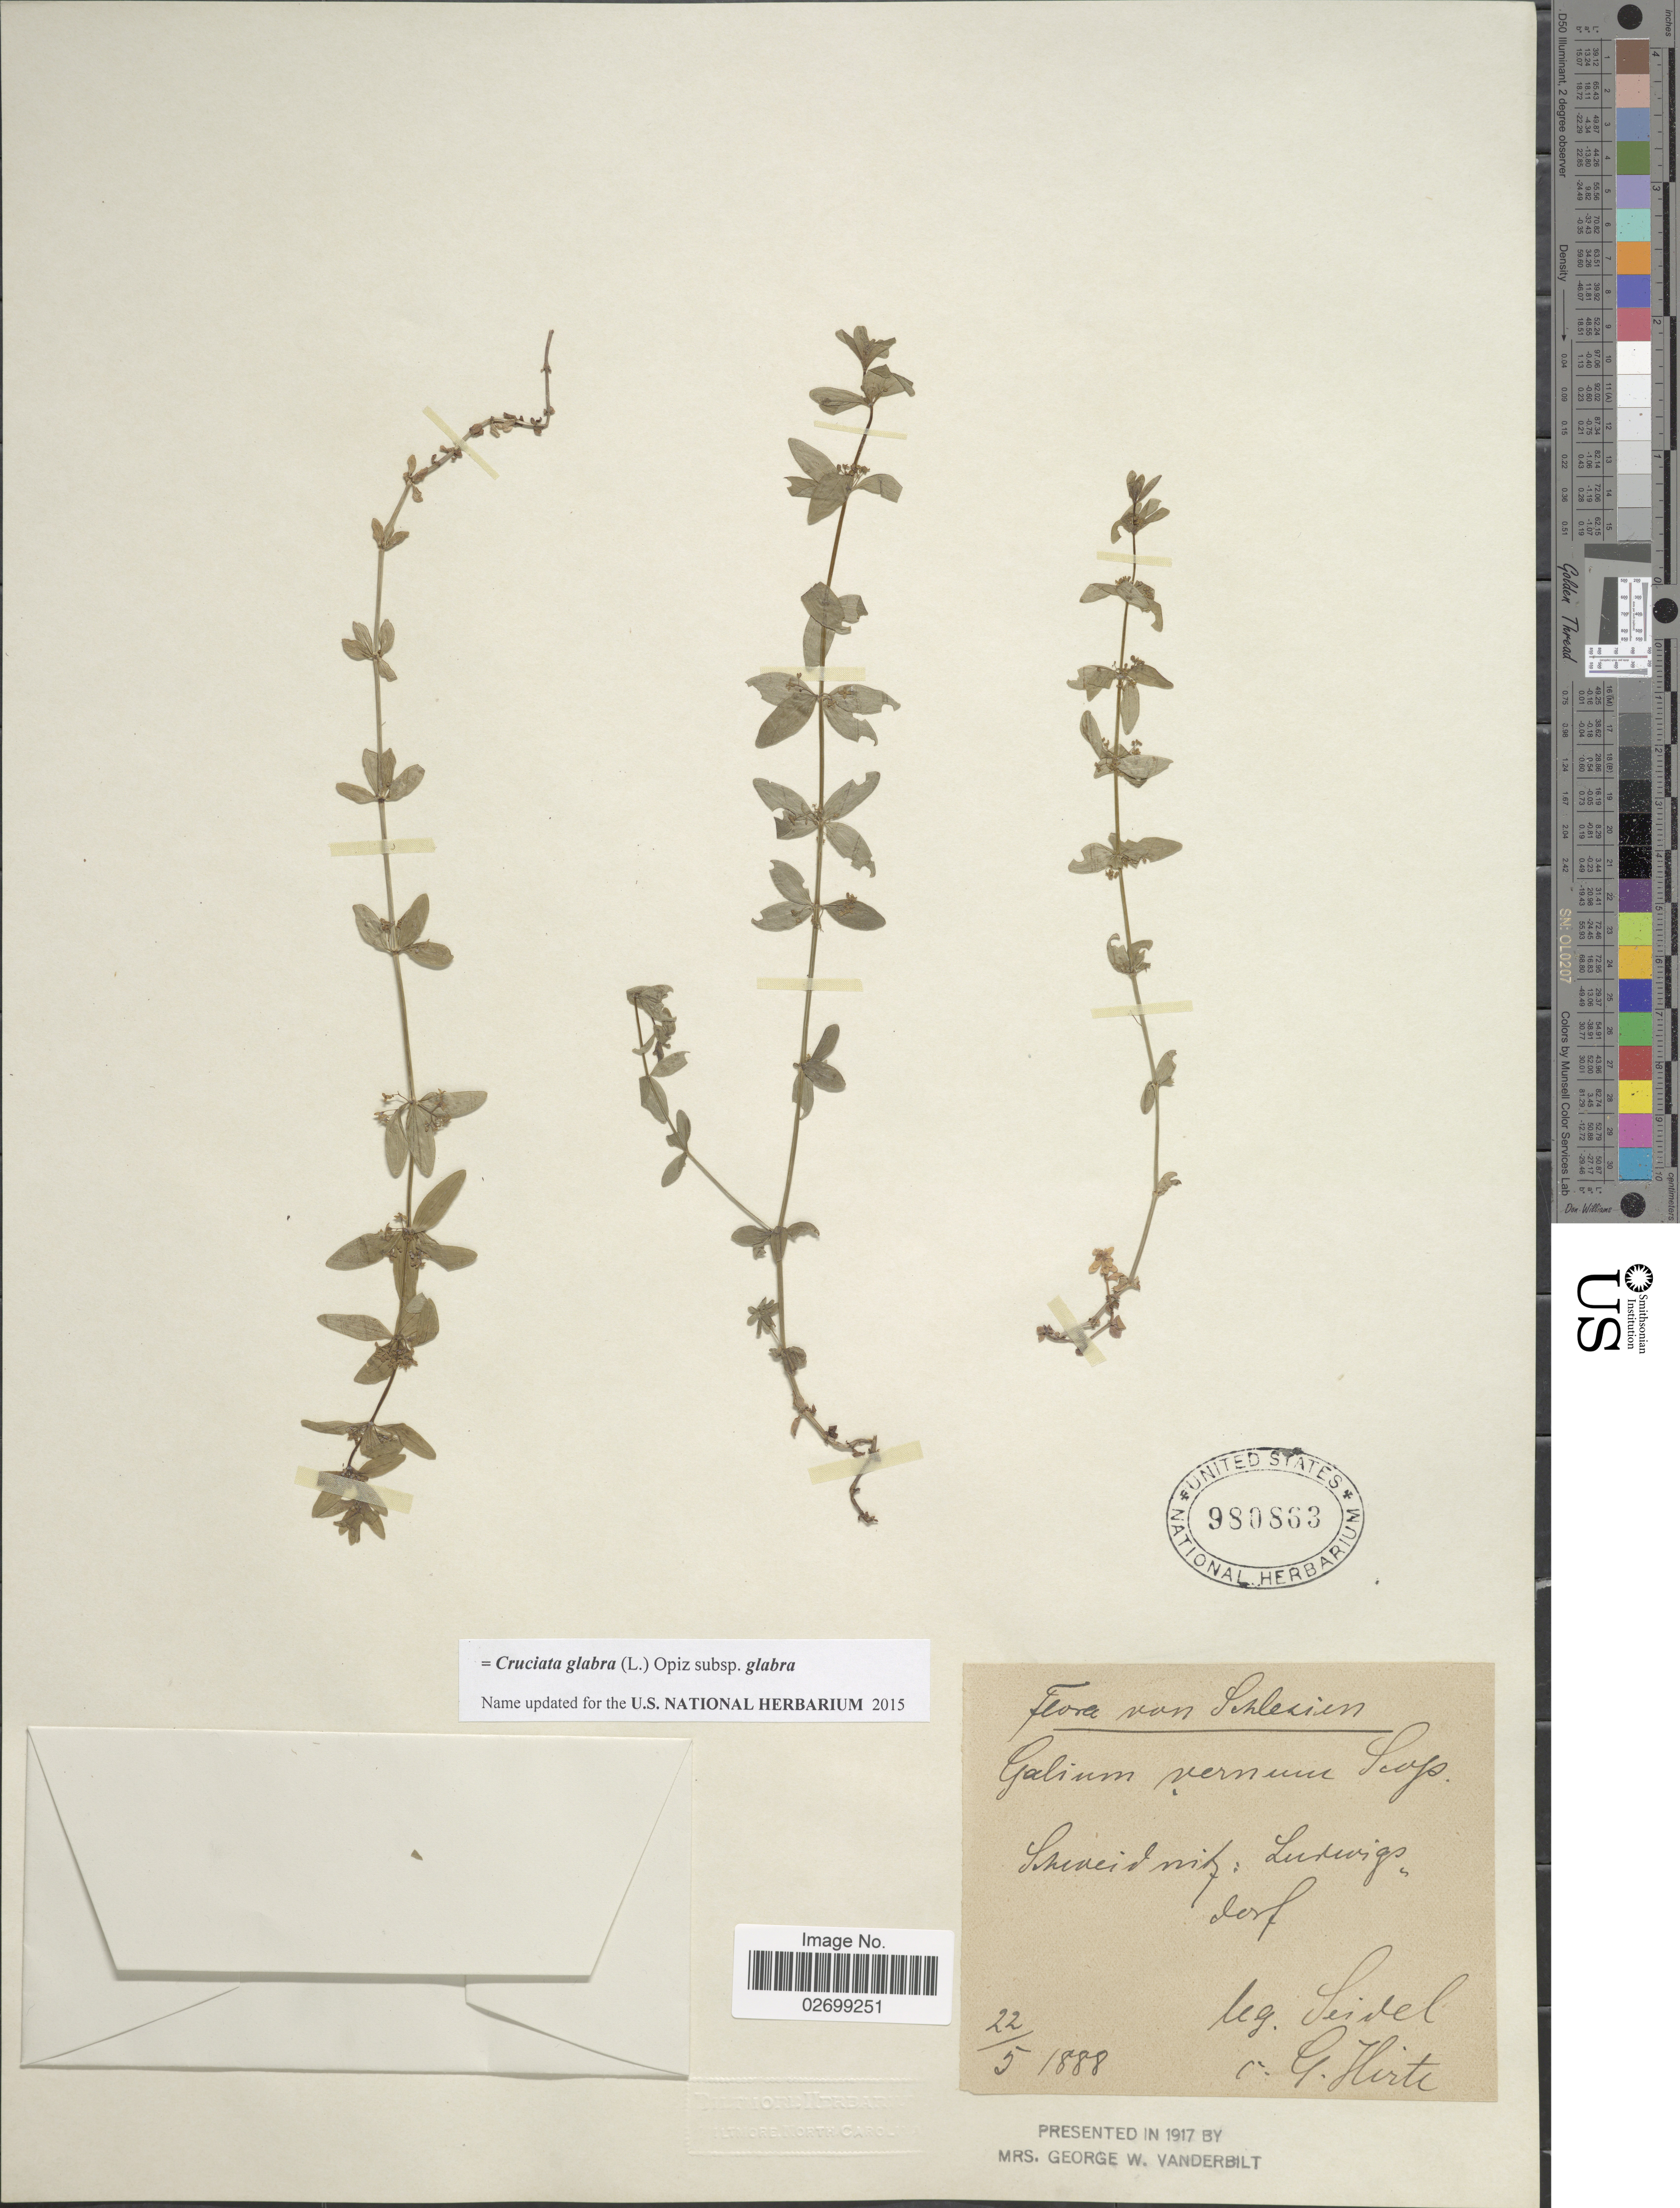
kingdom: Plantae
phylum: Tracheophyta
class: Magnoliopsida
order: Gentianales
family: Rubiaceae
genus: Cruciata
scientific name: Cruciata glabra subsp. glabra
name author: (L.) Opiz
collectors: -. Seidel & G. Hirte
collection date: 1888-05-22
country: Poland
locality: Schlesien, Schweidnitz: Ludwigsdorf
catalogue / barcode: US 980863